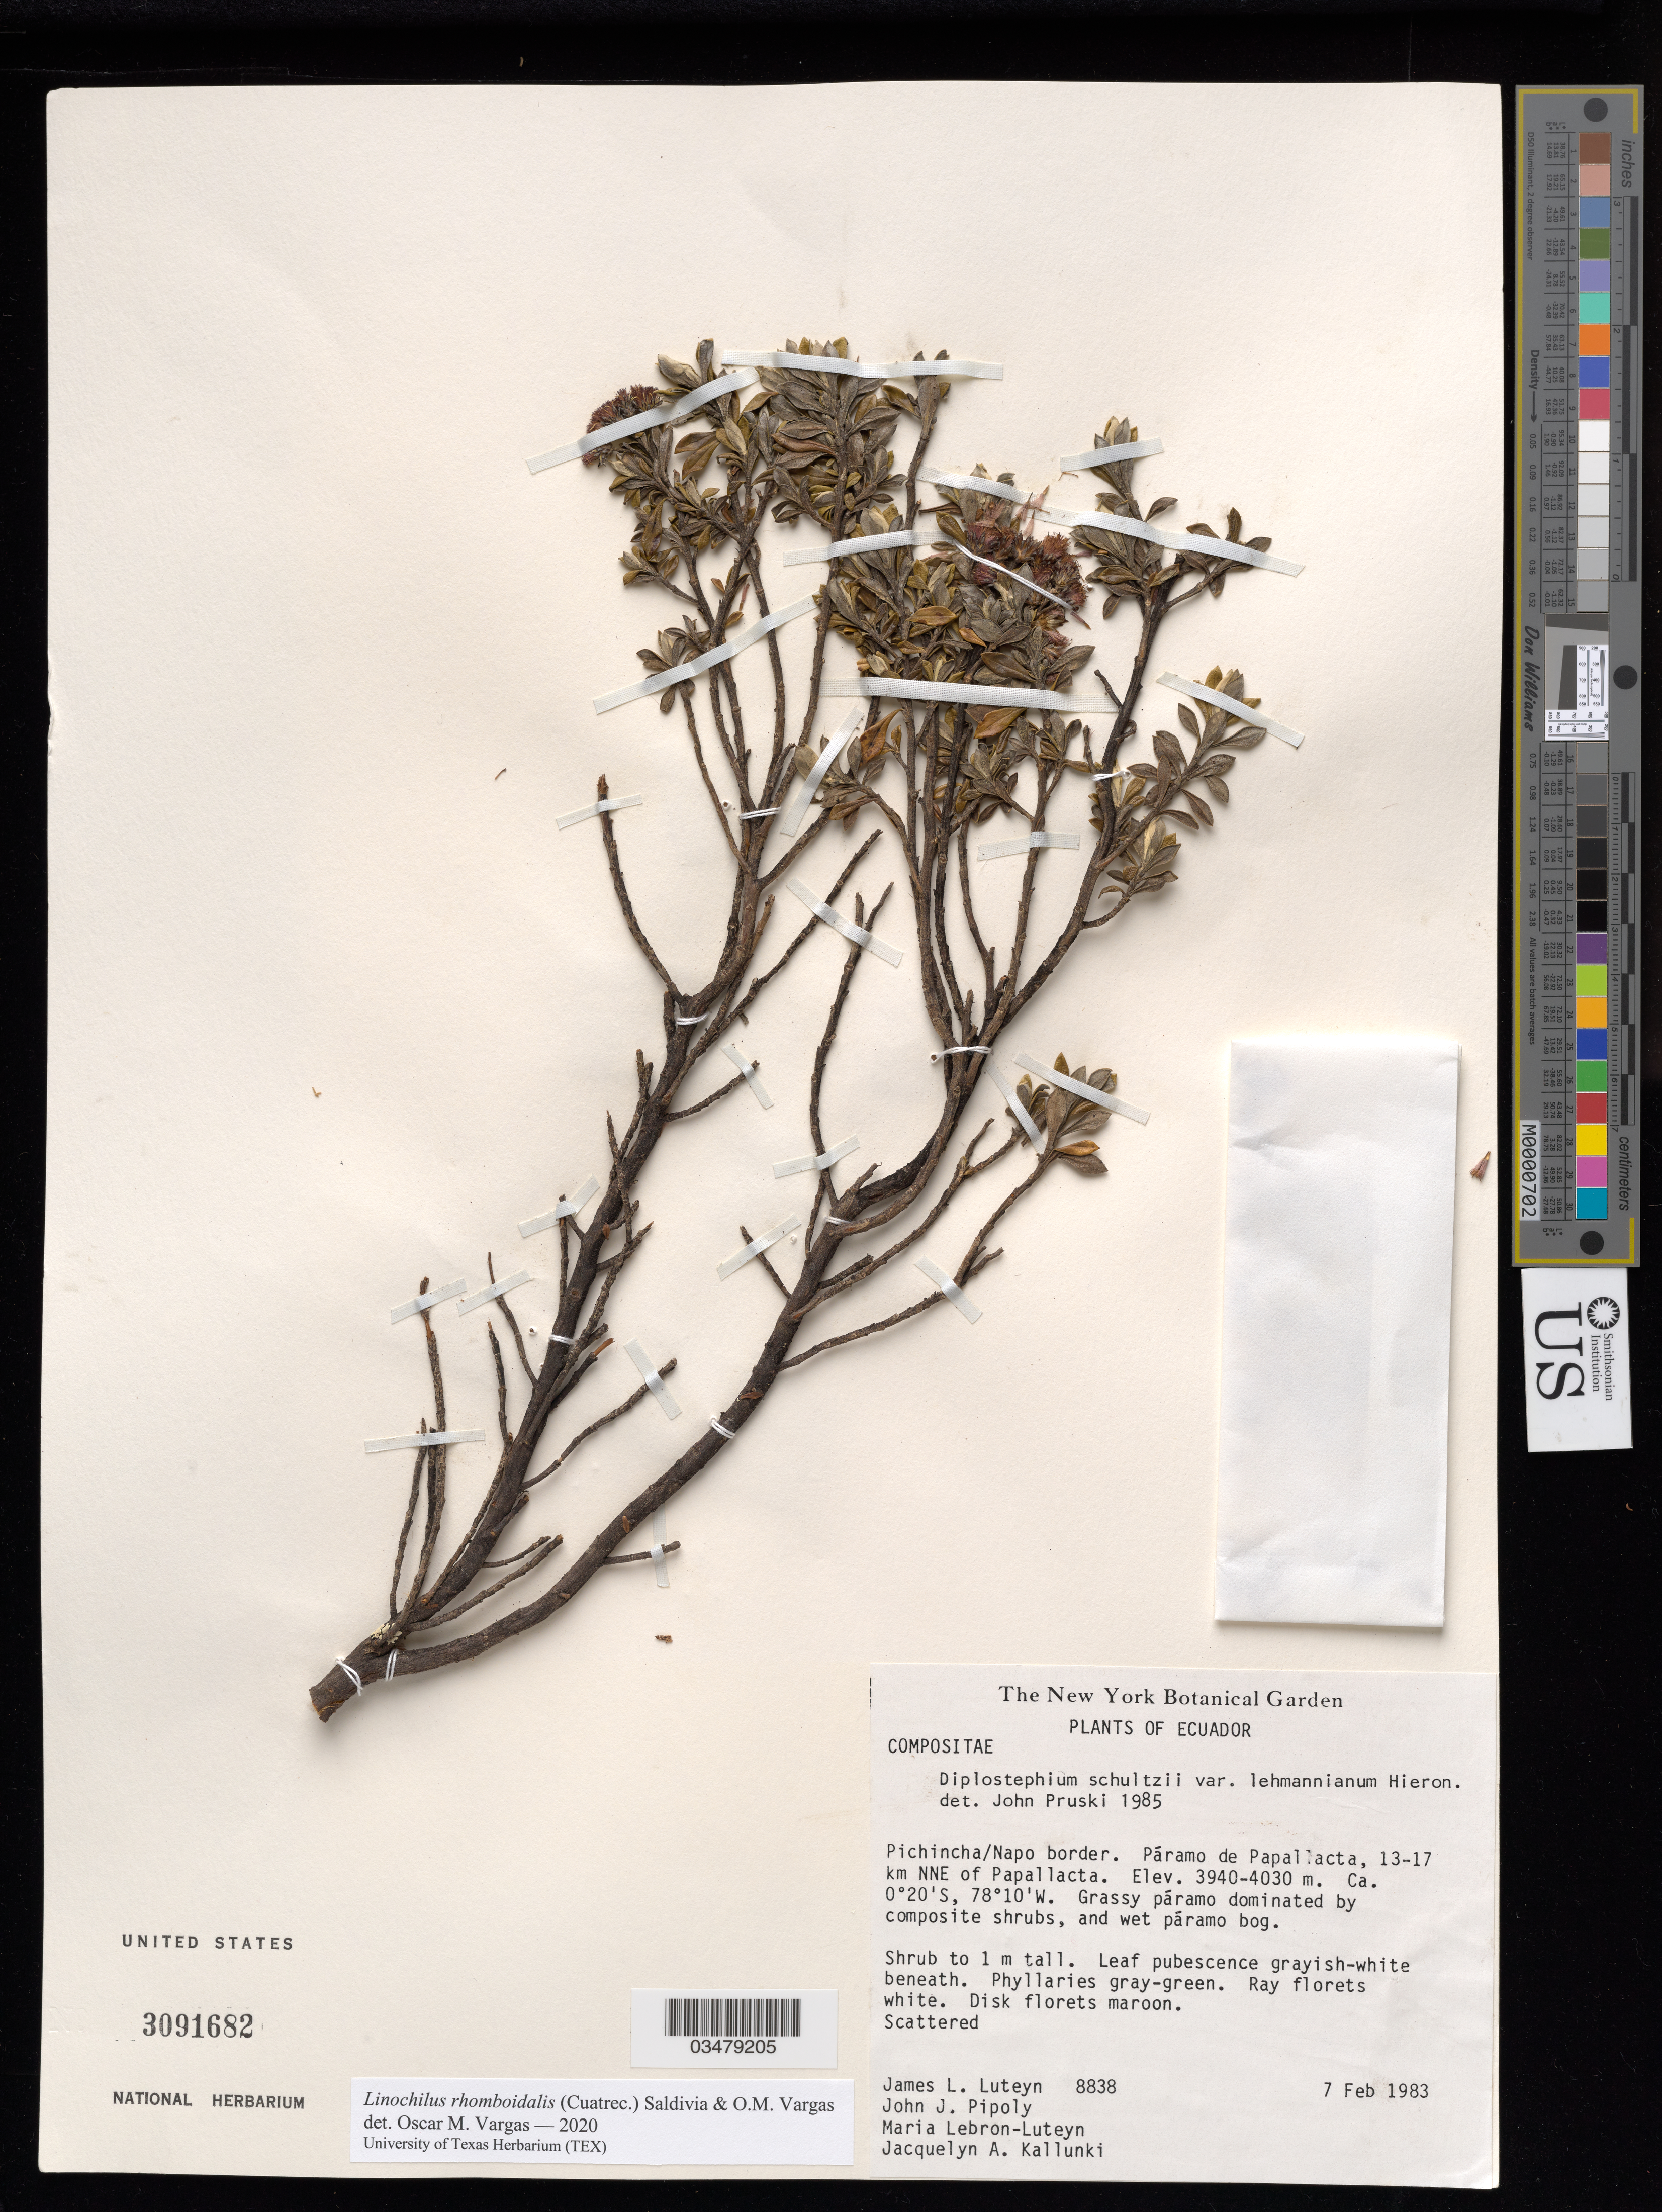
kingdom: Plantae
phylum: Tracheophyta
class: Magnoliopsida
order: Asterales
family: Asteraceae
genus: Linochilus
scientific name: Linochilus rhomboidalis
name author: (Cuatrec.) Saldivia & O.M. Vargas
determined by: Vargas, Oscar M.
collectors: J. L. Luteyn, J. J. Pipoly, M. L. Lebrón-Luteyn & J. Kallunki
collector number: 8838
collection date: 1983-02-07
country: Ecuador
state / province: Pichincha / Napo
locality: Paramo de Papallacta, 13-17 km NNE of Papallacta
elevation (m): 3940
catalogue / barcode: US 3091682